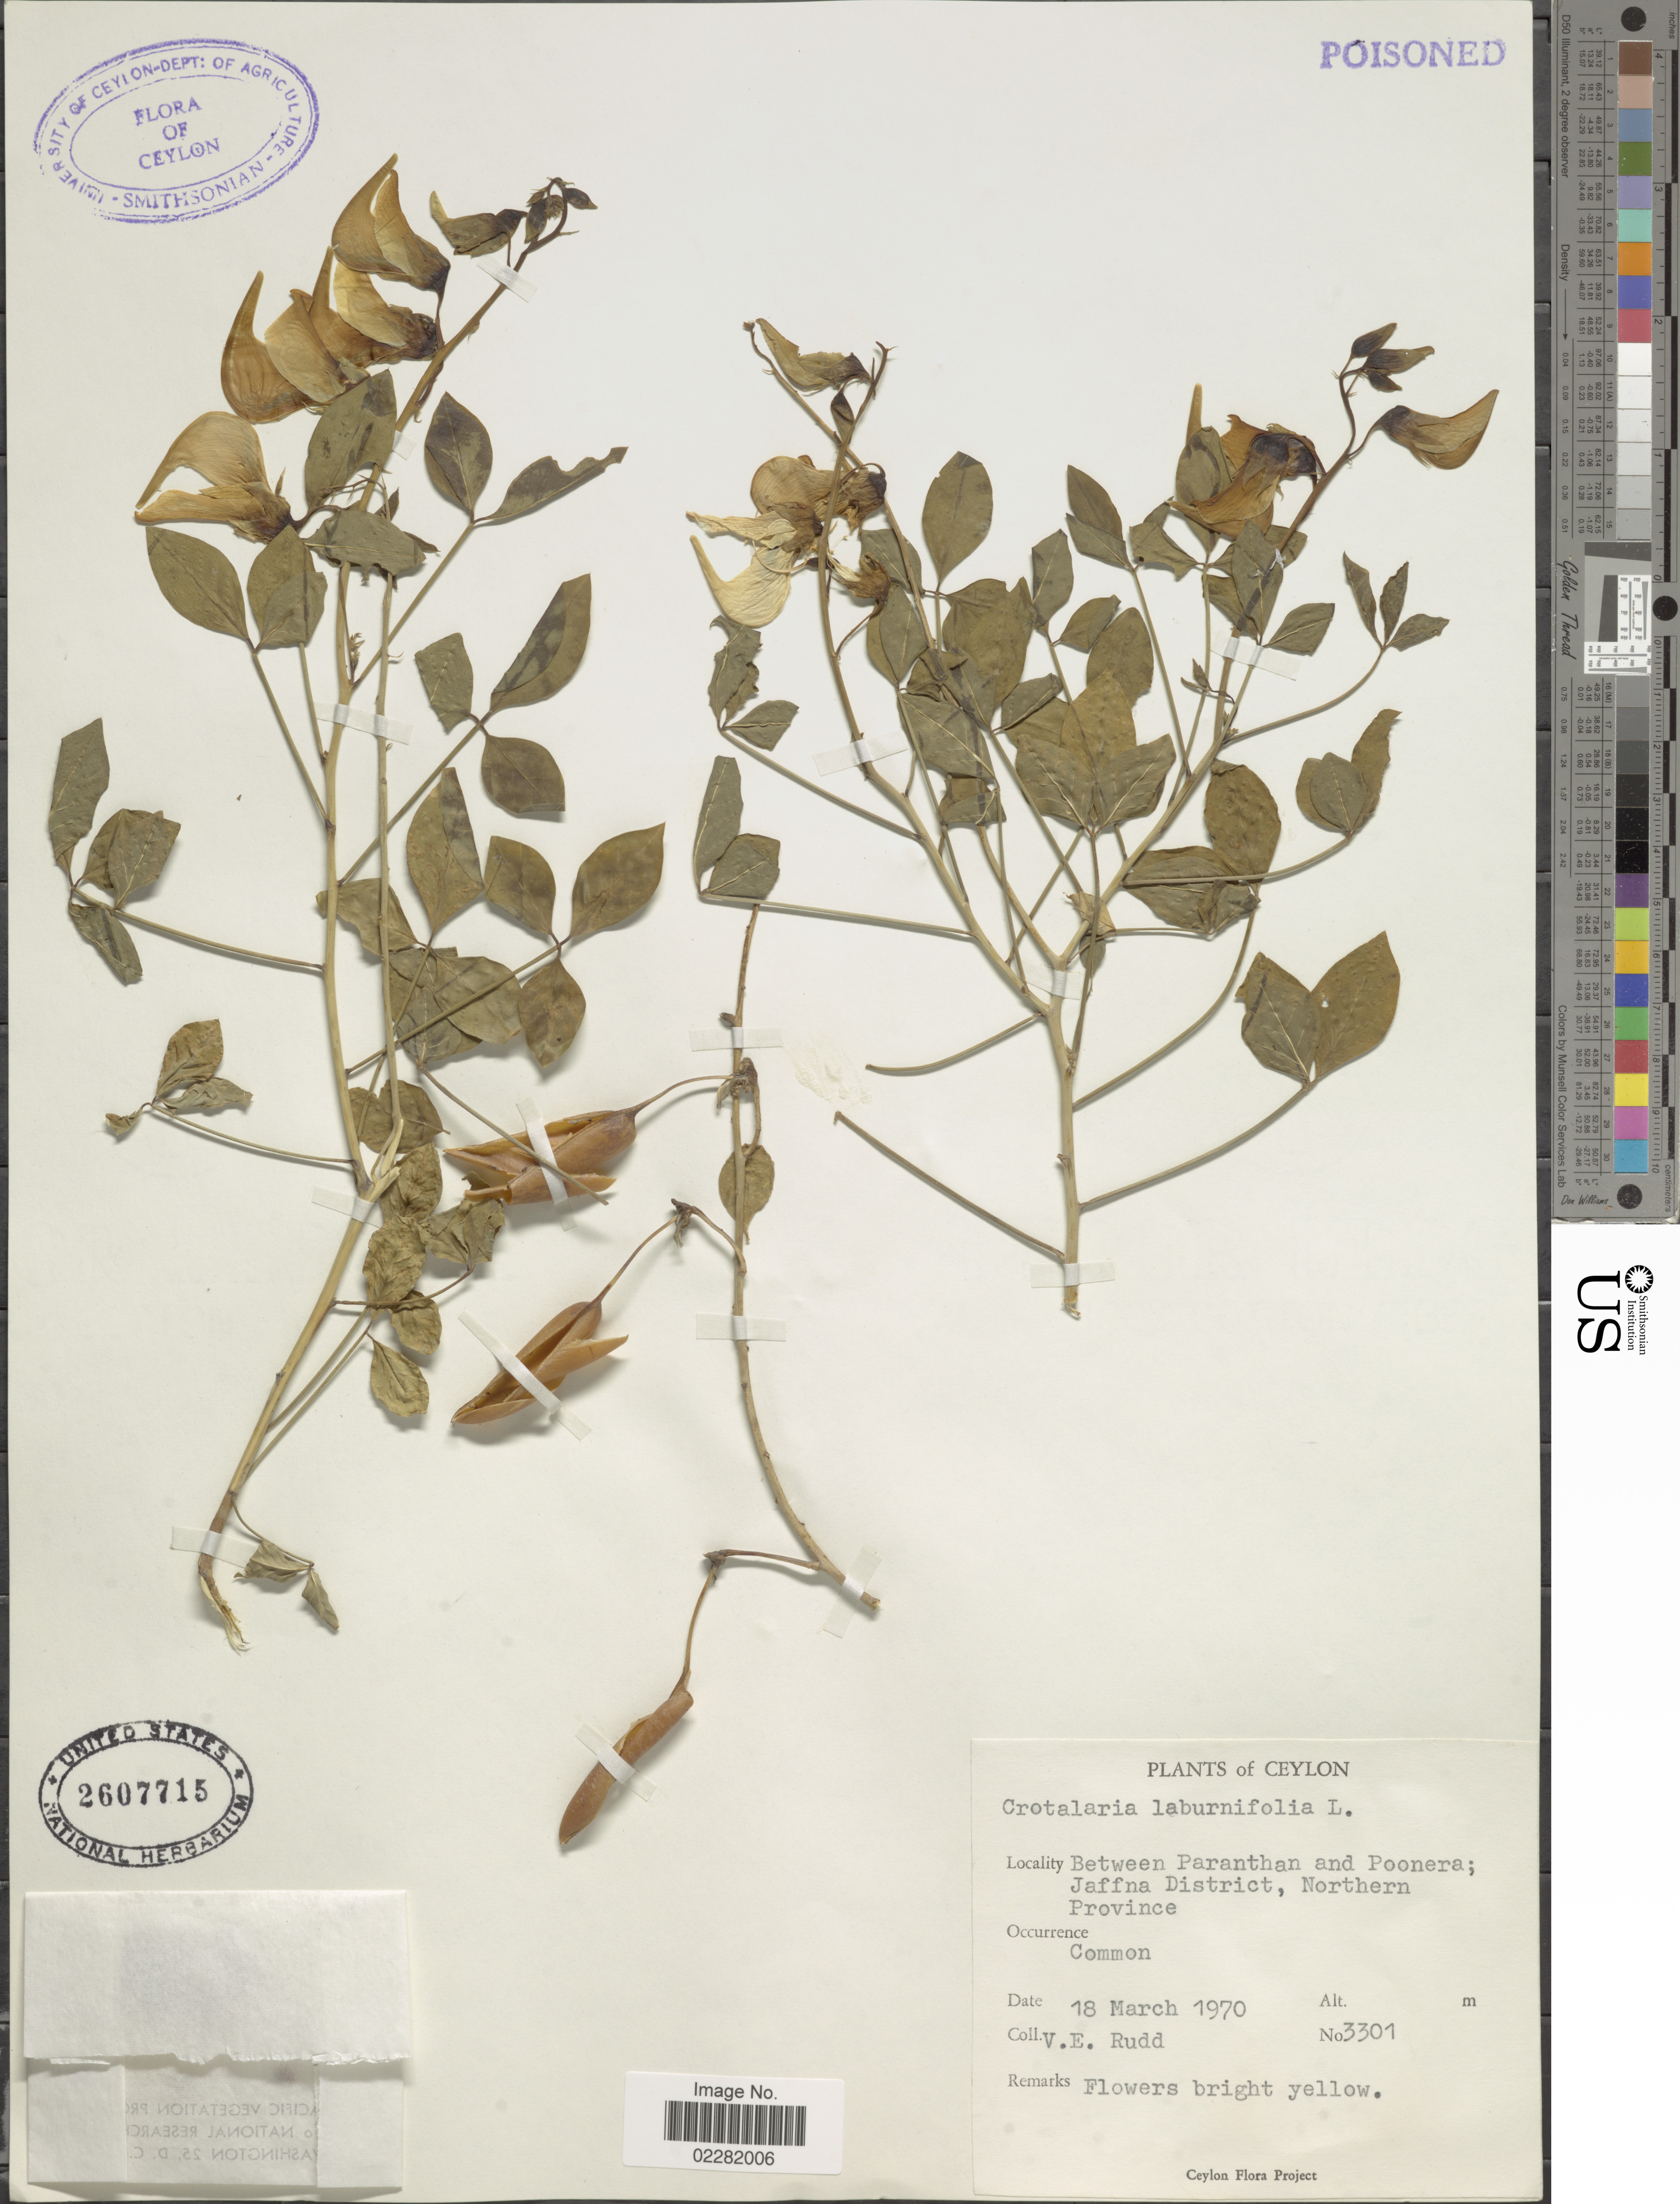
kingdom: Plantae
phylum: Tracheophyta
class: Magnoliopsida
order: Fabales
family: Fabaceae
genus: Crotalaria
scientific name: Crotalaria laburnifolia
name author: L.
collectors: V. E. Rudd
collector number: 3301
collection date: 1970-03-18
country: Sri Lanka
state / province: Northern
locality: Ceylon, Between Paranthan and Poonera; Jaffna District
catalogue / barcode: US 2607715